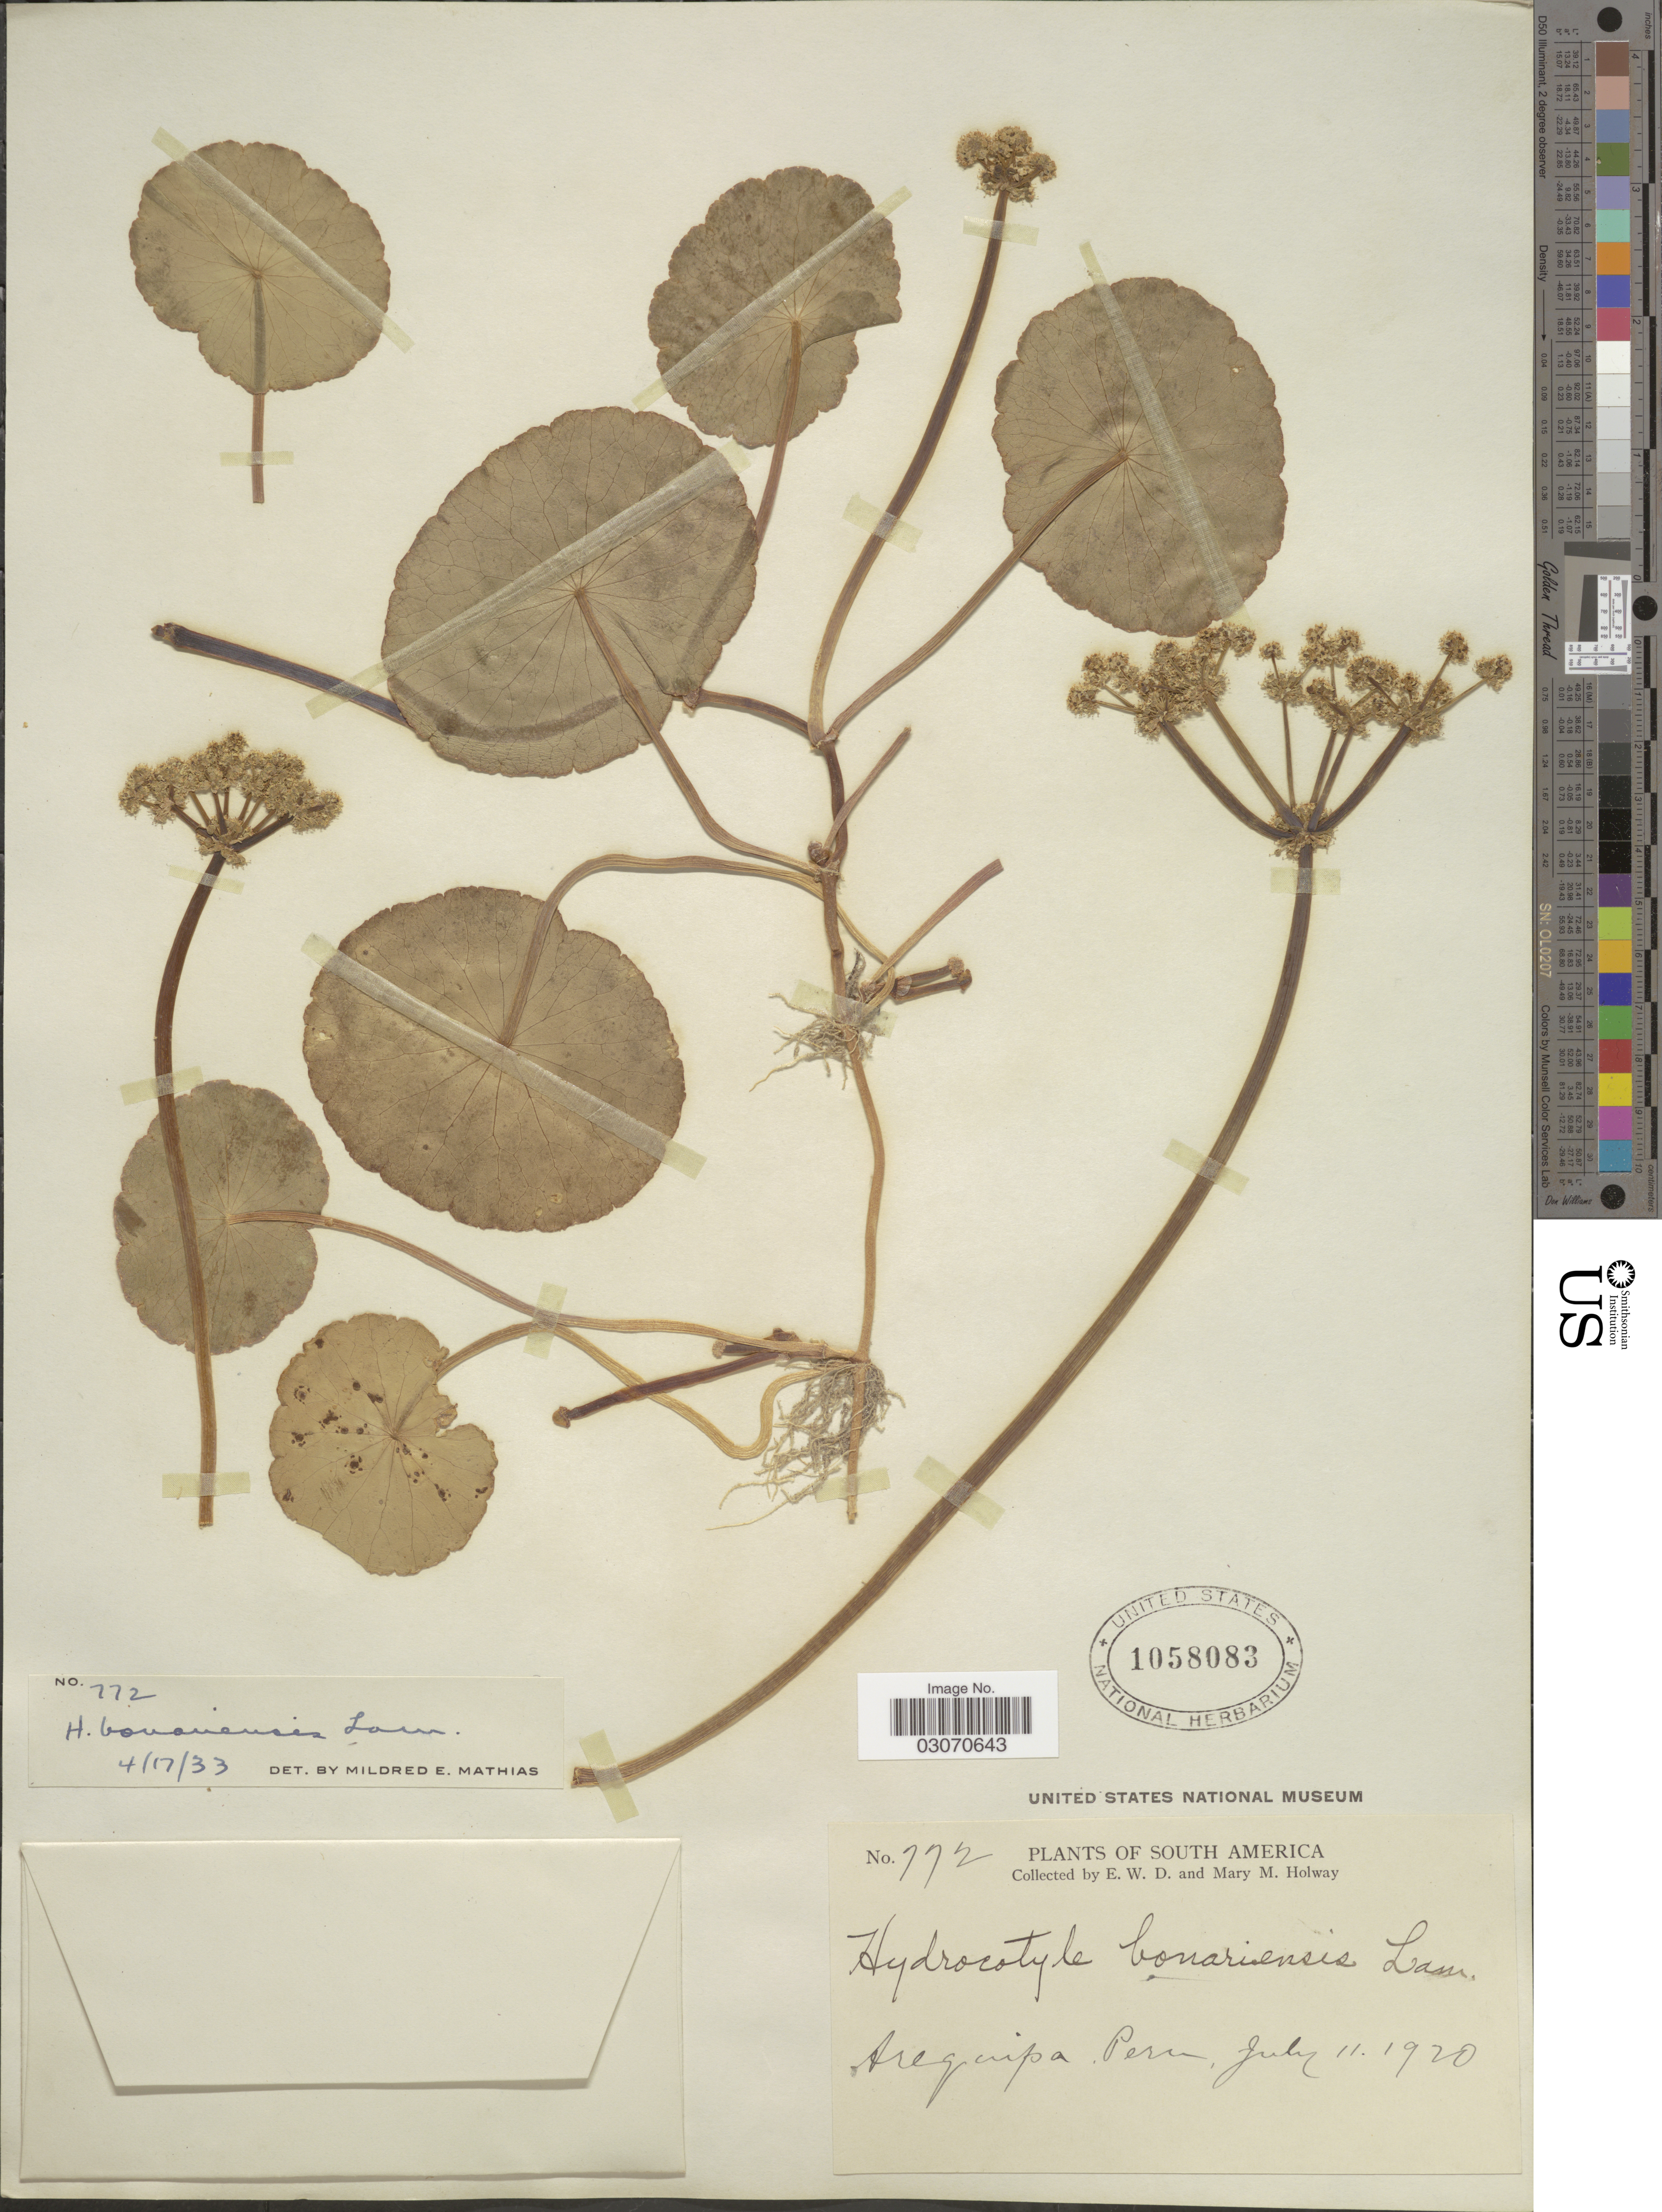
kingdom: Plantae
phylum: Tracheophyta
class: Magnoliopsida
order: Apiales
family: Araliaceae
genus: Hydrocotyle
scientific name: Hydrocotyle bonariensis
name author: Lam.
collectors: E. W. D. Holway & M. M. Holway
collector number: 772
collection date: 1920-07-11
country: Peru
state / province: Arequipa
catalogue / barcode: US 1058083